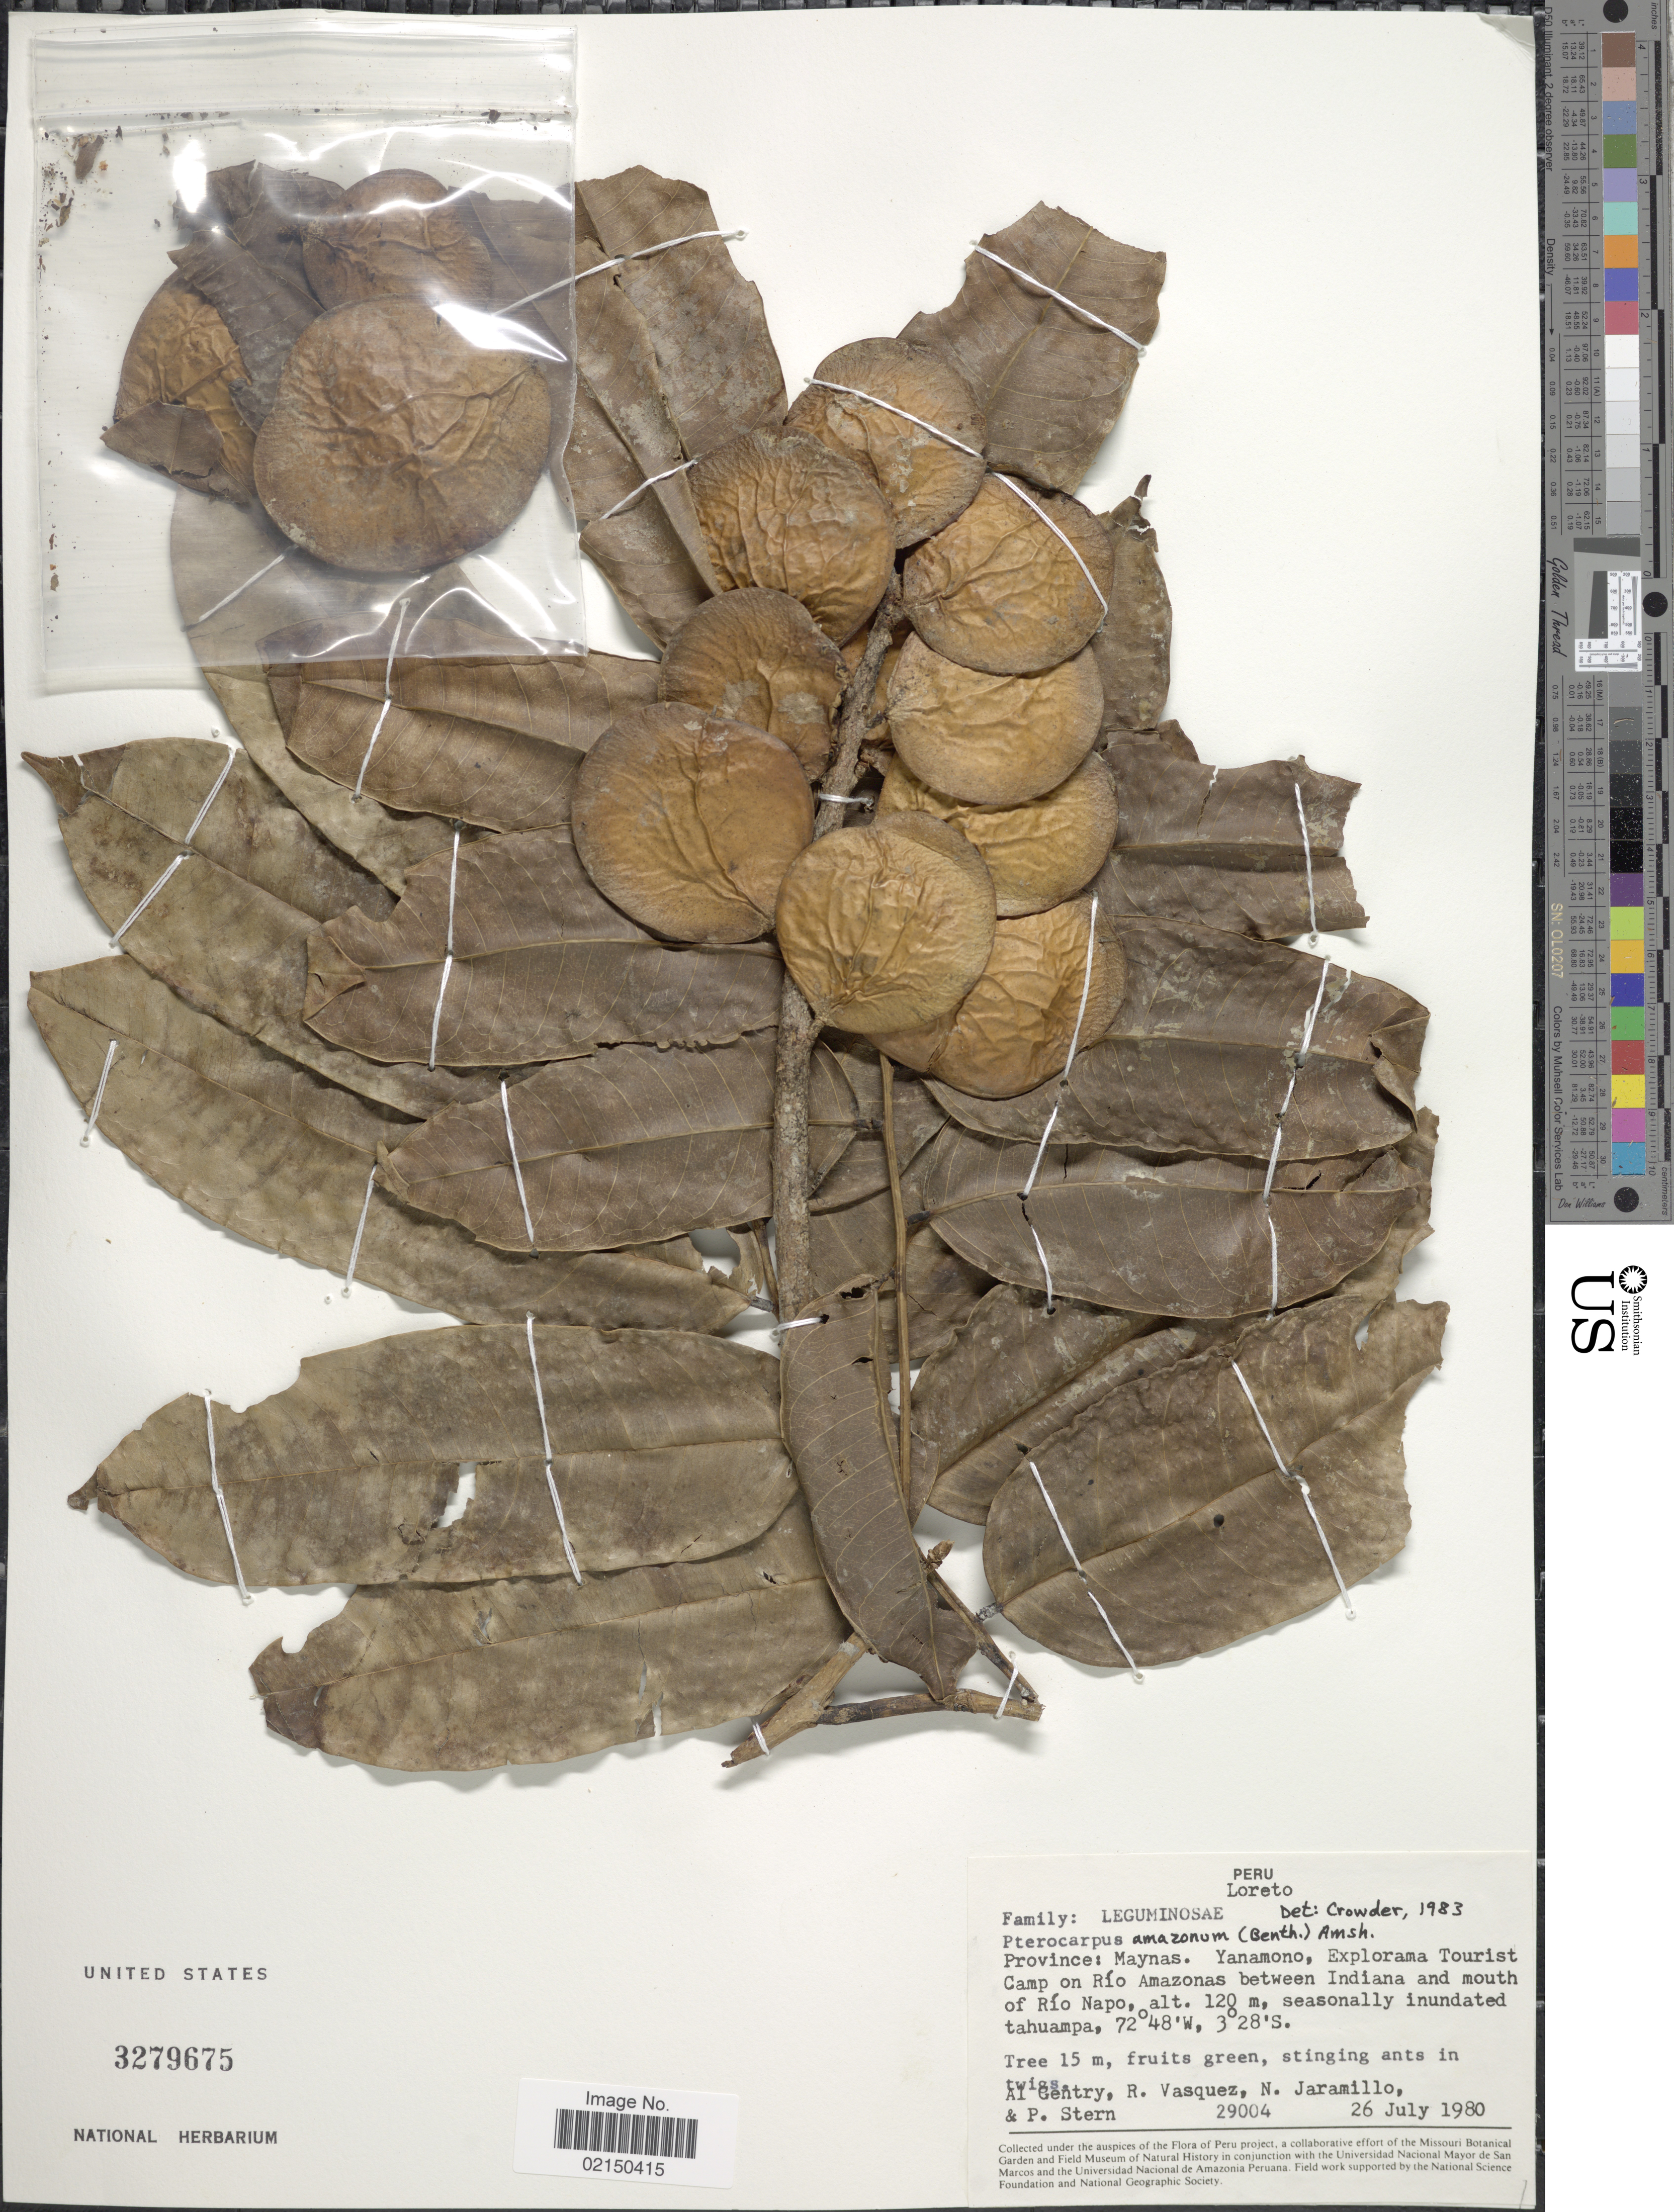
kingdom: Plantae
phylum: Tracheophyta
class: Magnoliopsida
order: Fabales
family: Fabaceae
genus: Pterocarpus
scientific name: Pterocarpus amazonum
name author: (Benth.) Amshoff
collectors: A. H. Gentry, R. Vasquez, N. Jaramillo & P. Stern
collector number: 29004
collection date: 1980-07-26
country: Peru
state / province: Loreto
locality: Province: Maynas, Yanamono, Explorama Tourist Camp Napo Amazonas between Indiana and mouth of Rio Napo, seasonally inundated tahuampa.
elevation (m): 120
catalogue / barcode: US 3279675